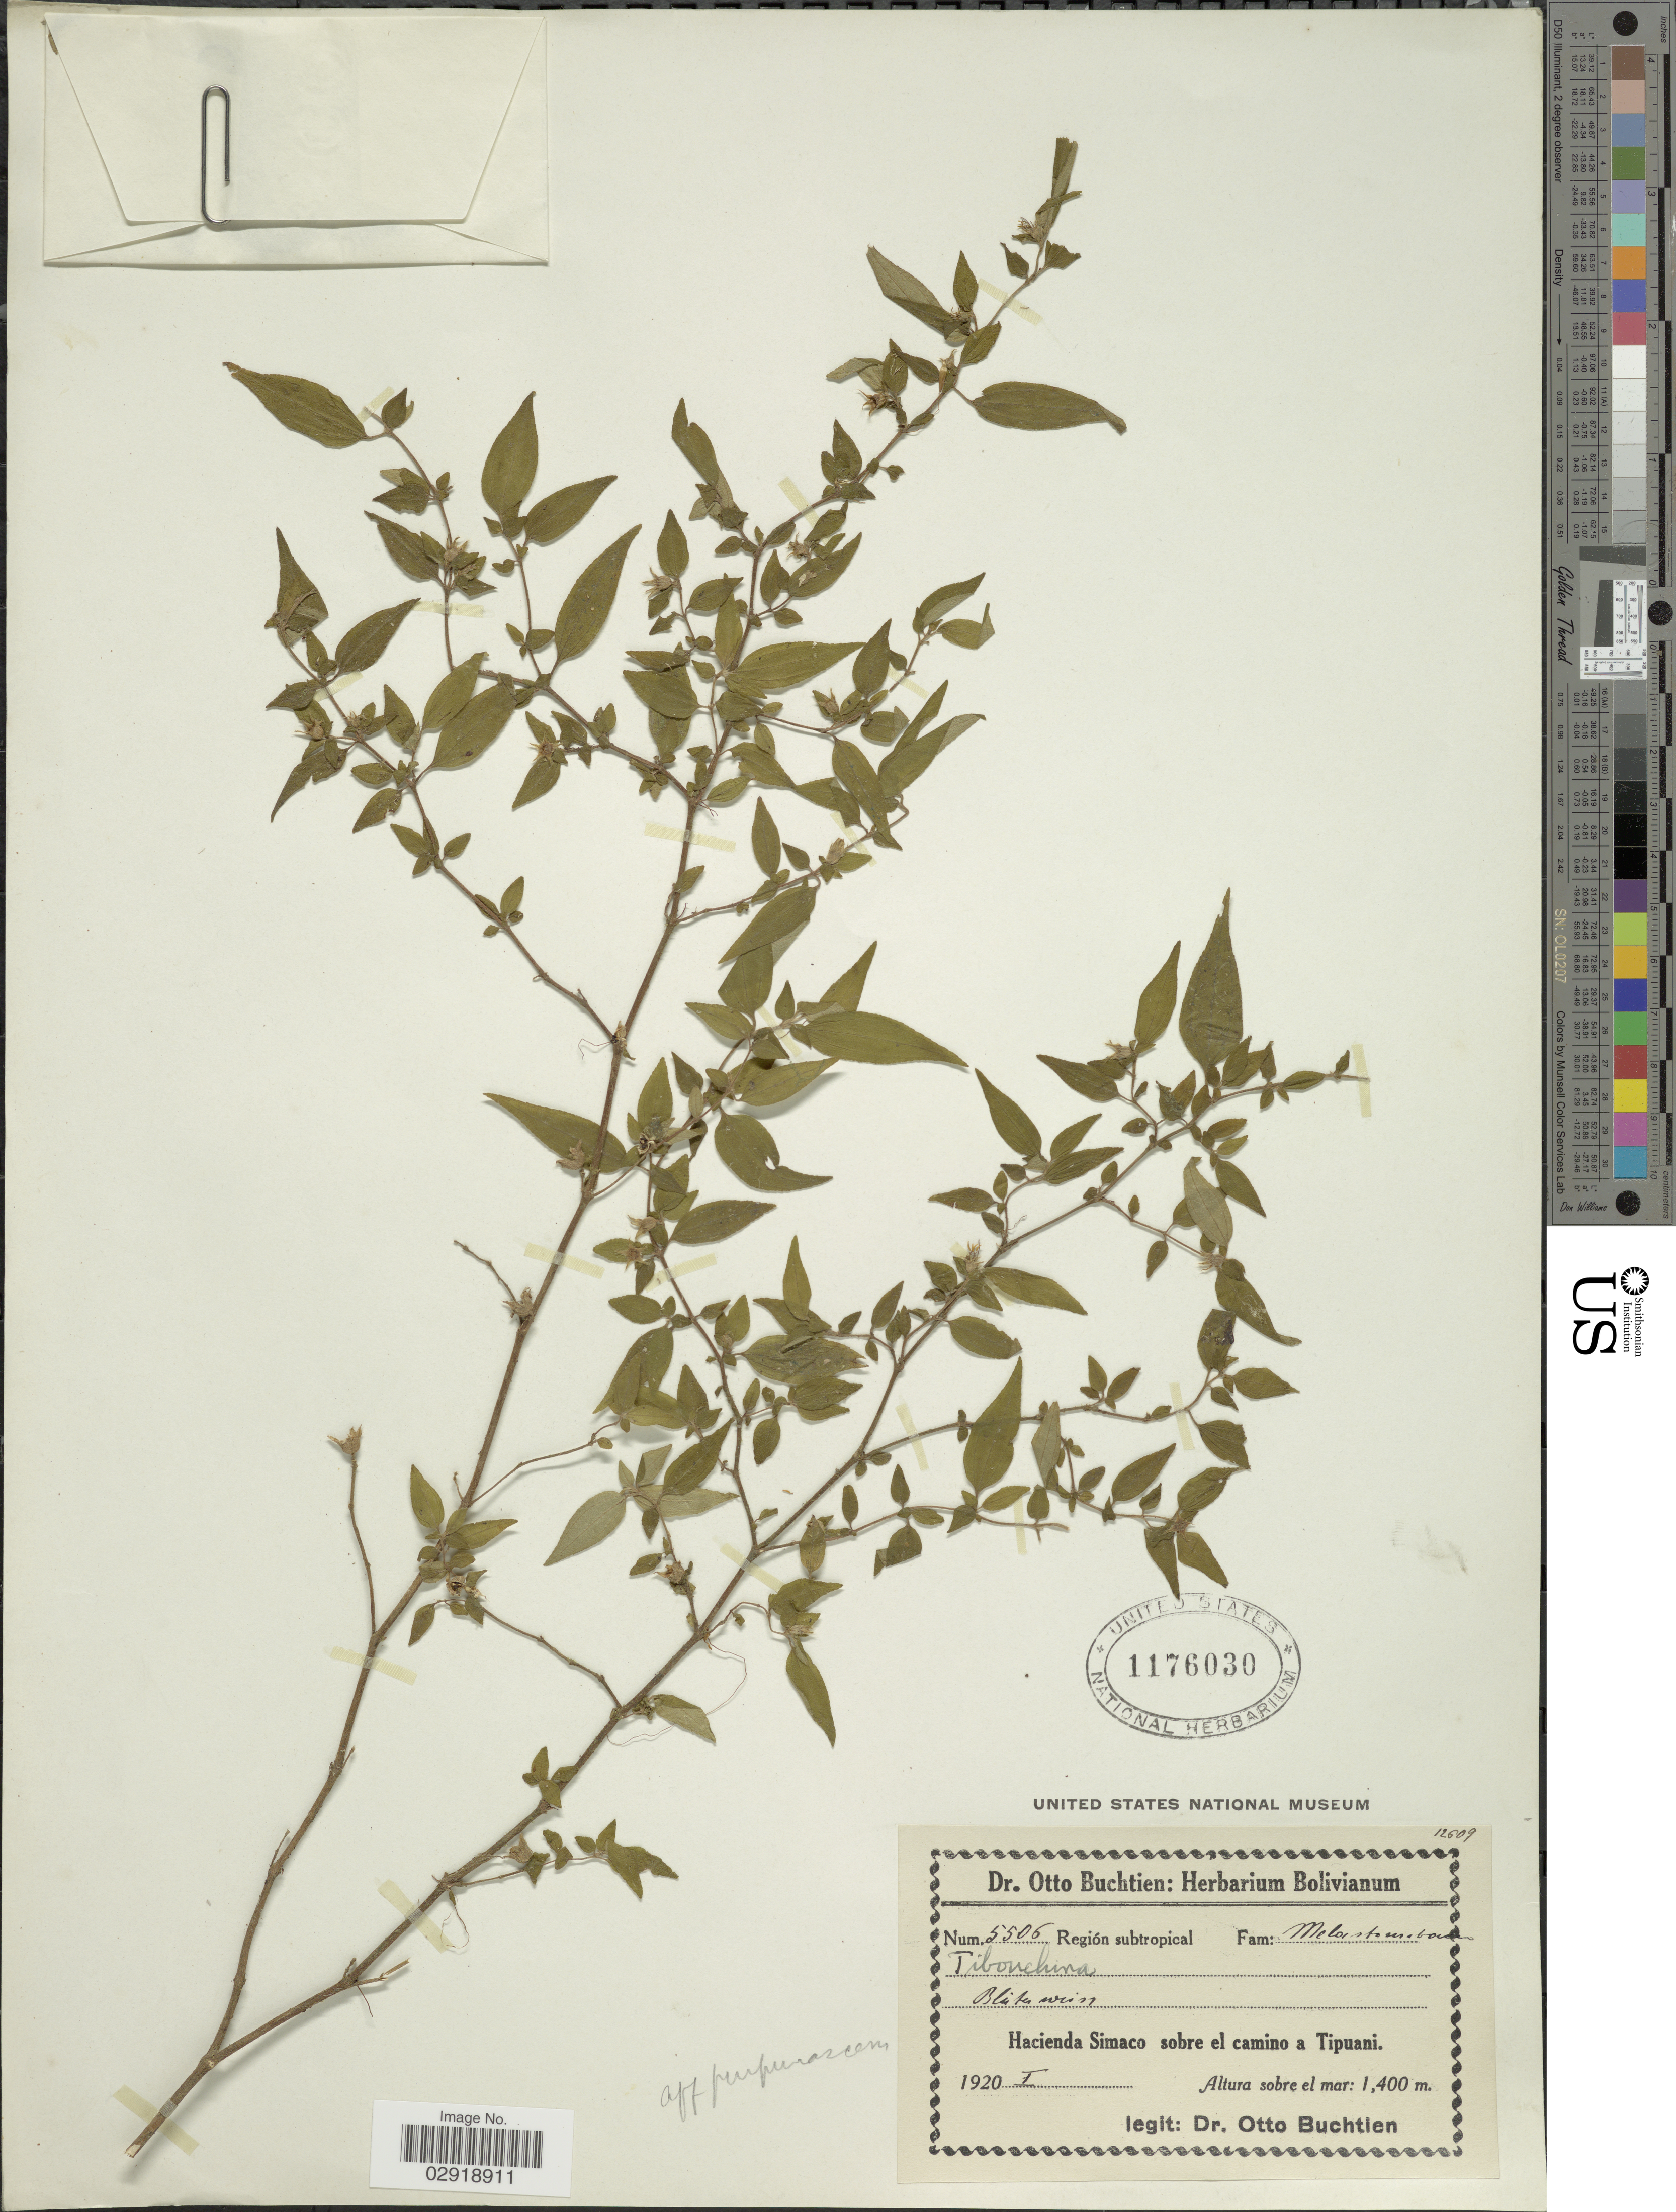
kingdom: Plantae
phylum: Tracheophyta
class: Magnoliopsida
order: Myrtales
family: Melastomataceae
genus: Chaetogastra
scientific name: Chaetogastra sp.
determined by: Strong, Mark T., (BOT), Smithsonian Institution - National Museum of Natural History (UNITED STATES)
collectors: O. Buchtien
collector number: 5506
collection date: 1920-01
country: Bolivia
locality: Región subtropical. Hacienda Simaco sobre el camino a Tipuani.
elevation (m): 1400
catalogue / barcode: US 1176030